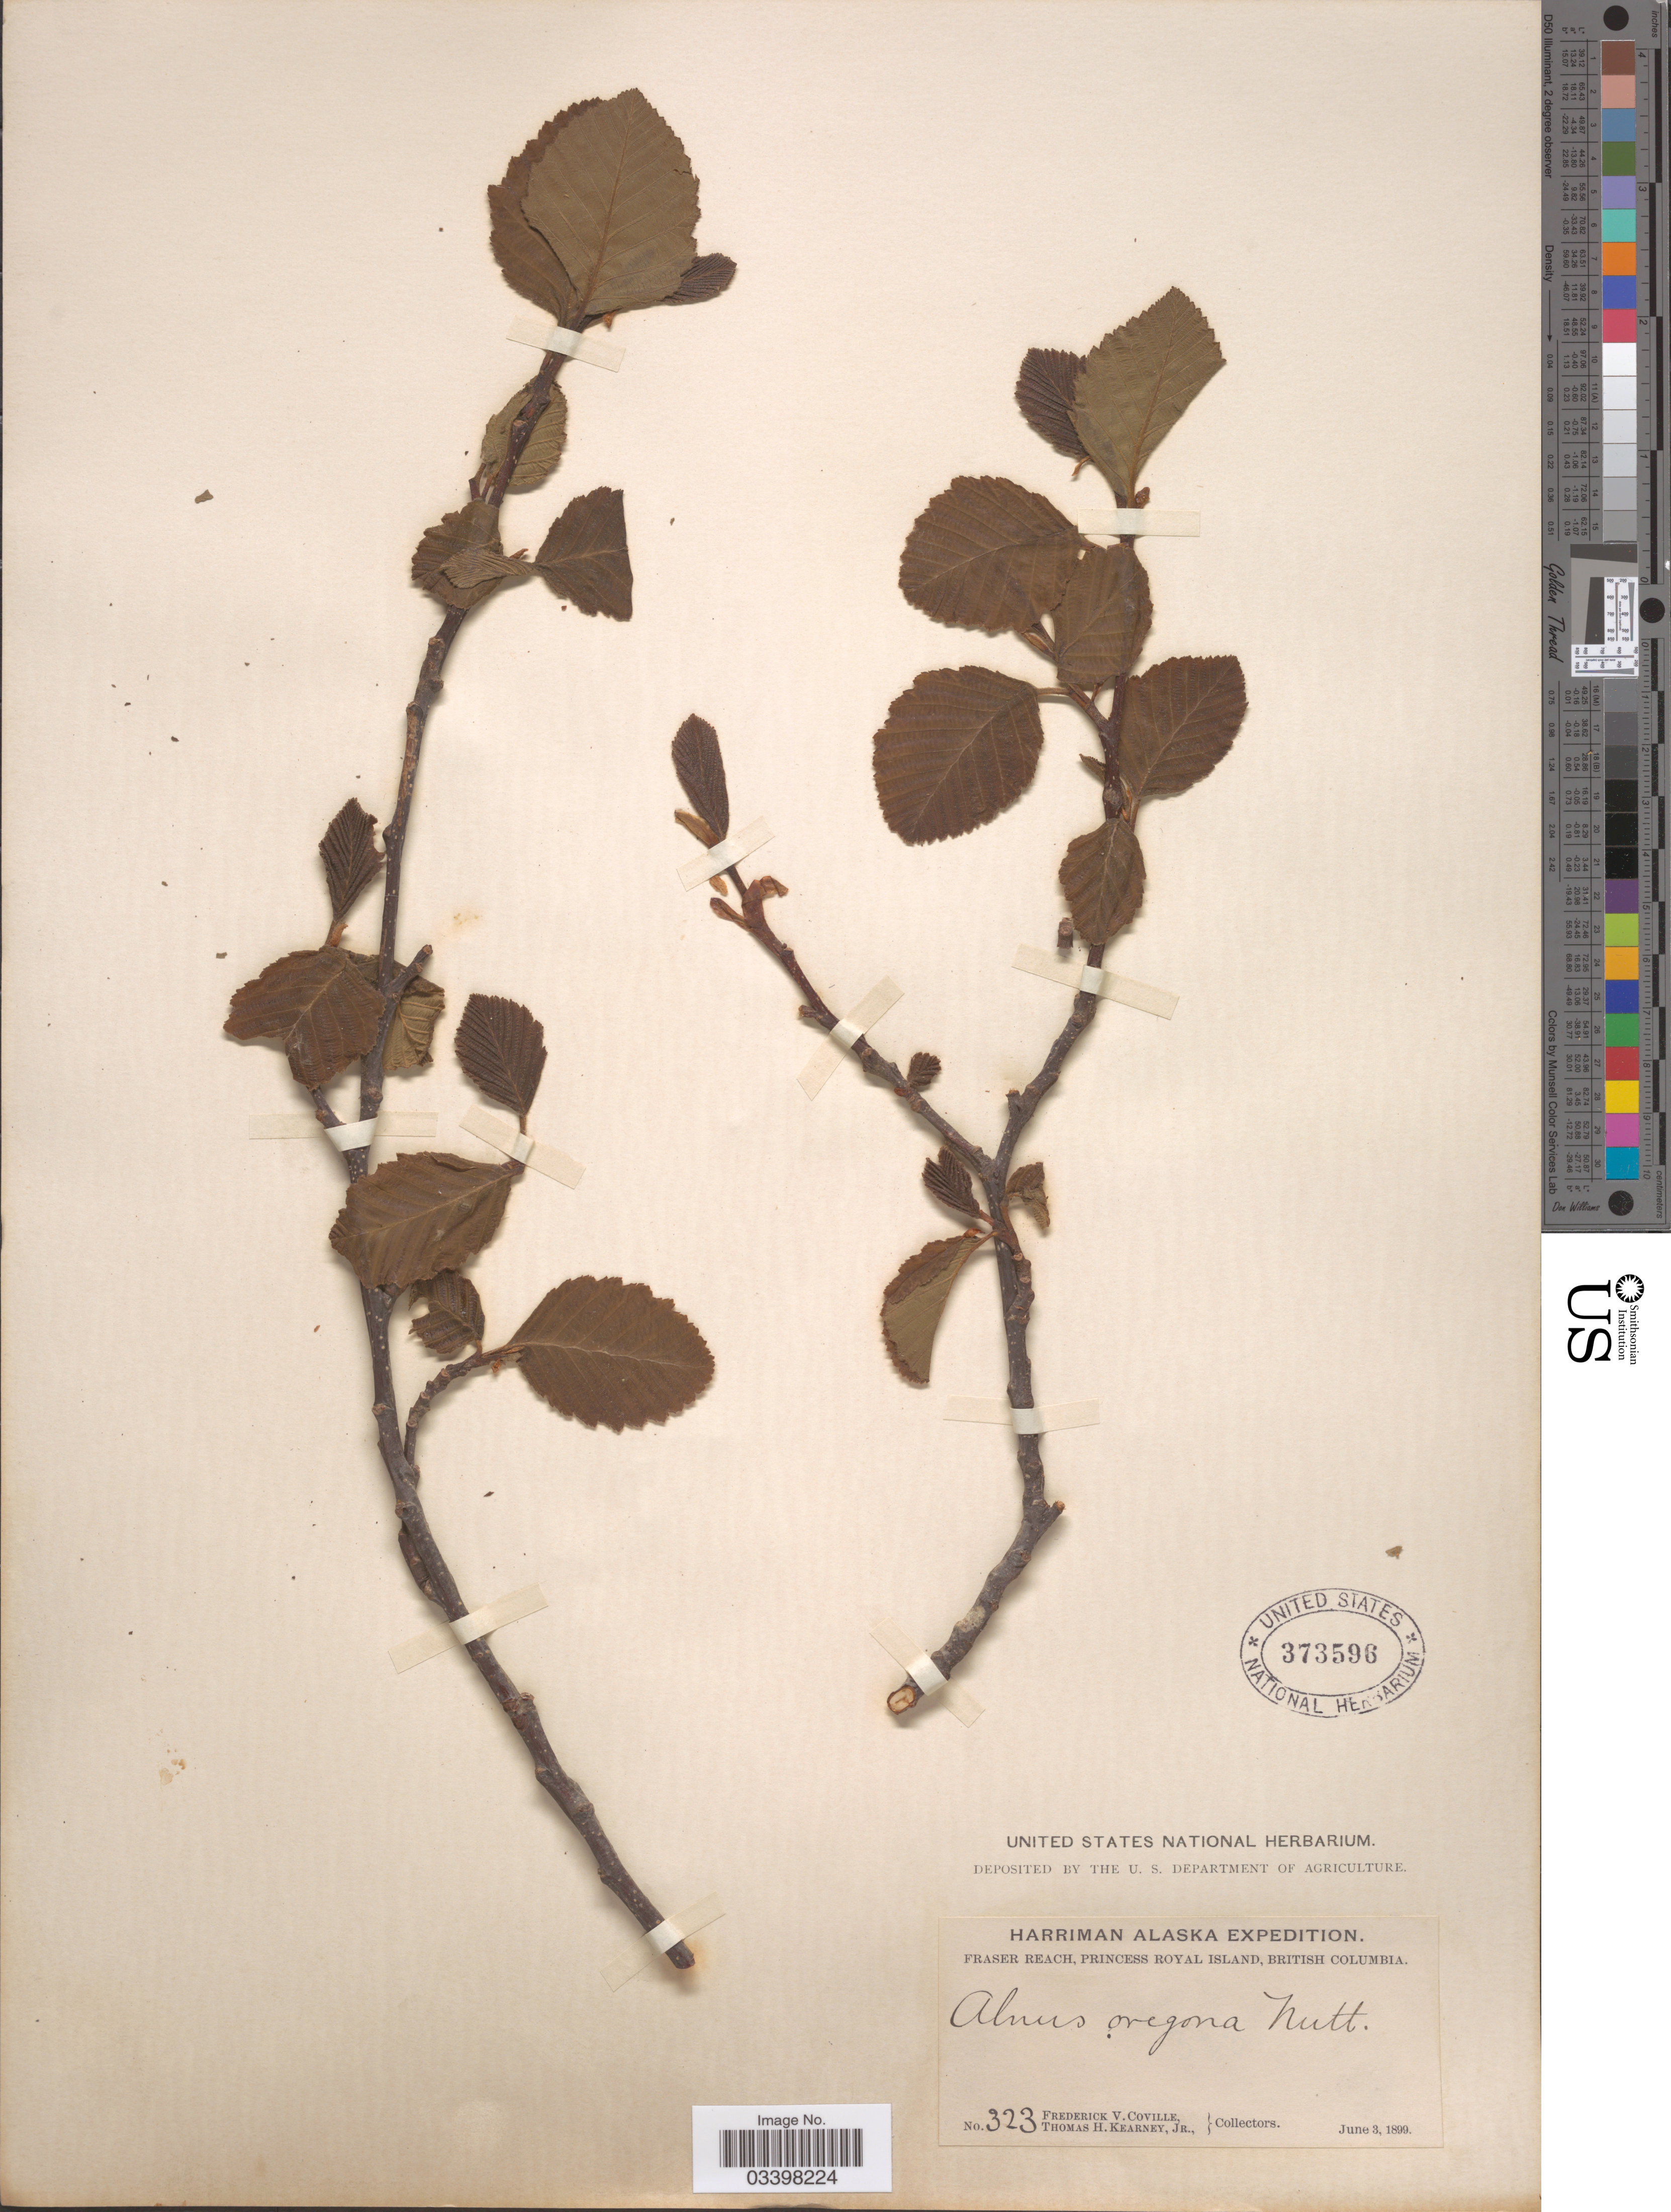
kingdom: Plantae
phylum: Tracheophyta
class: Magnoliopsida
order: Fagales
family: Betulaceae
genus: Alnus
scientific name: Alnus rubra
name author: Bong.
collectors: F. V. Coville & T. H. Kearney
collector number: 323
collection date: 1899-06-03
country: Canada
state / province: British Columbia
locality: Fraser Reach, Princess Royal Island, British Columbia.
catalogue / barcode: US 373596